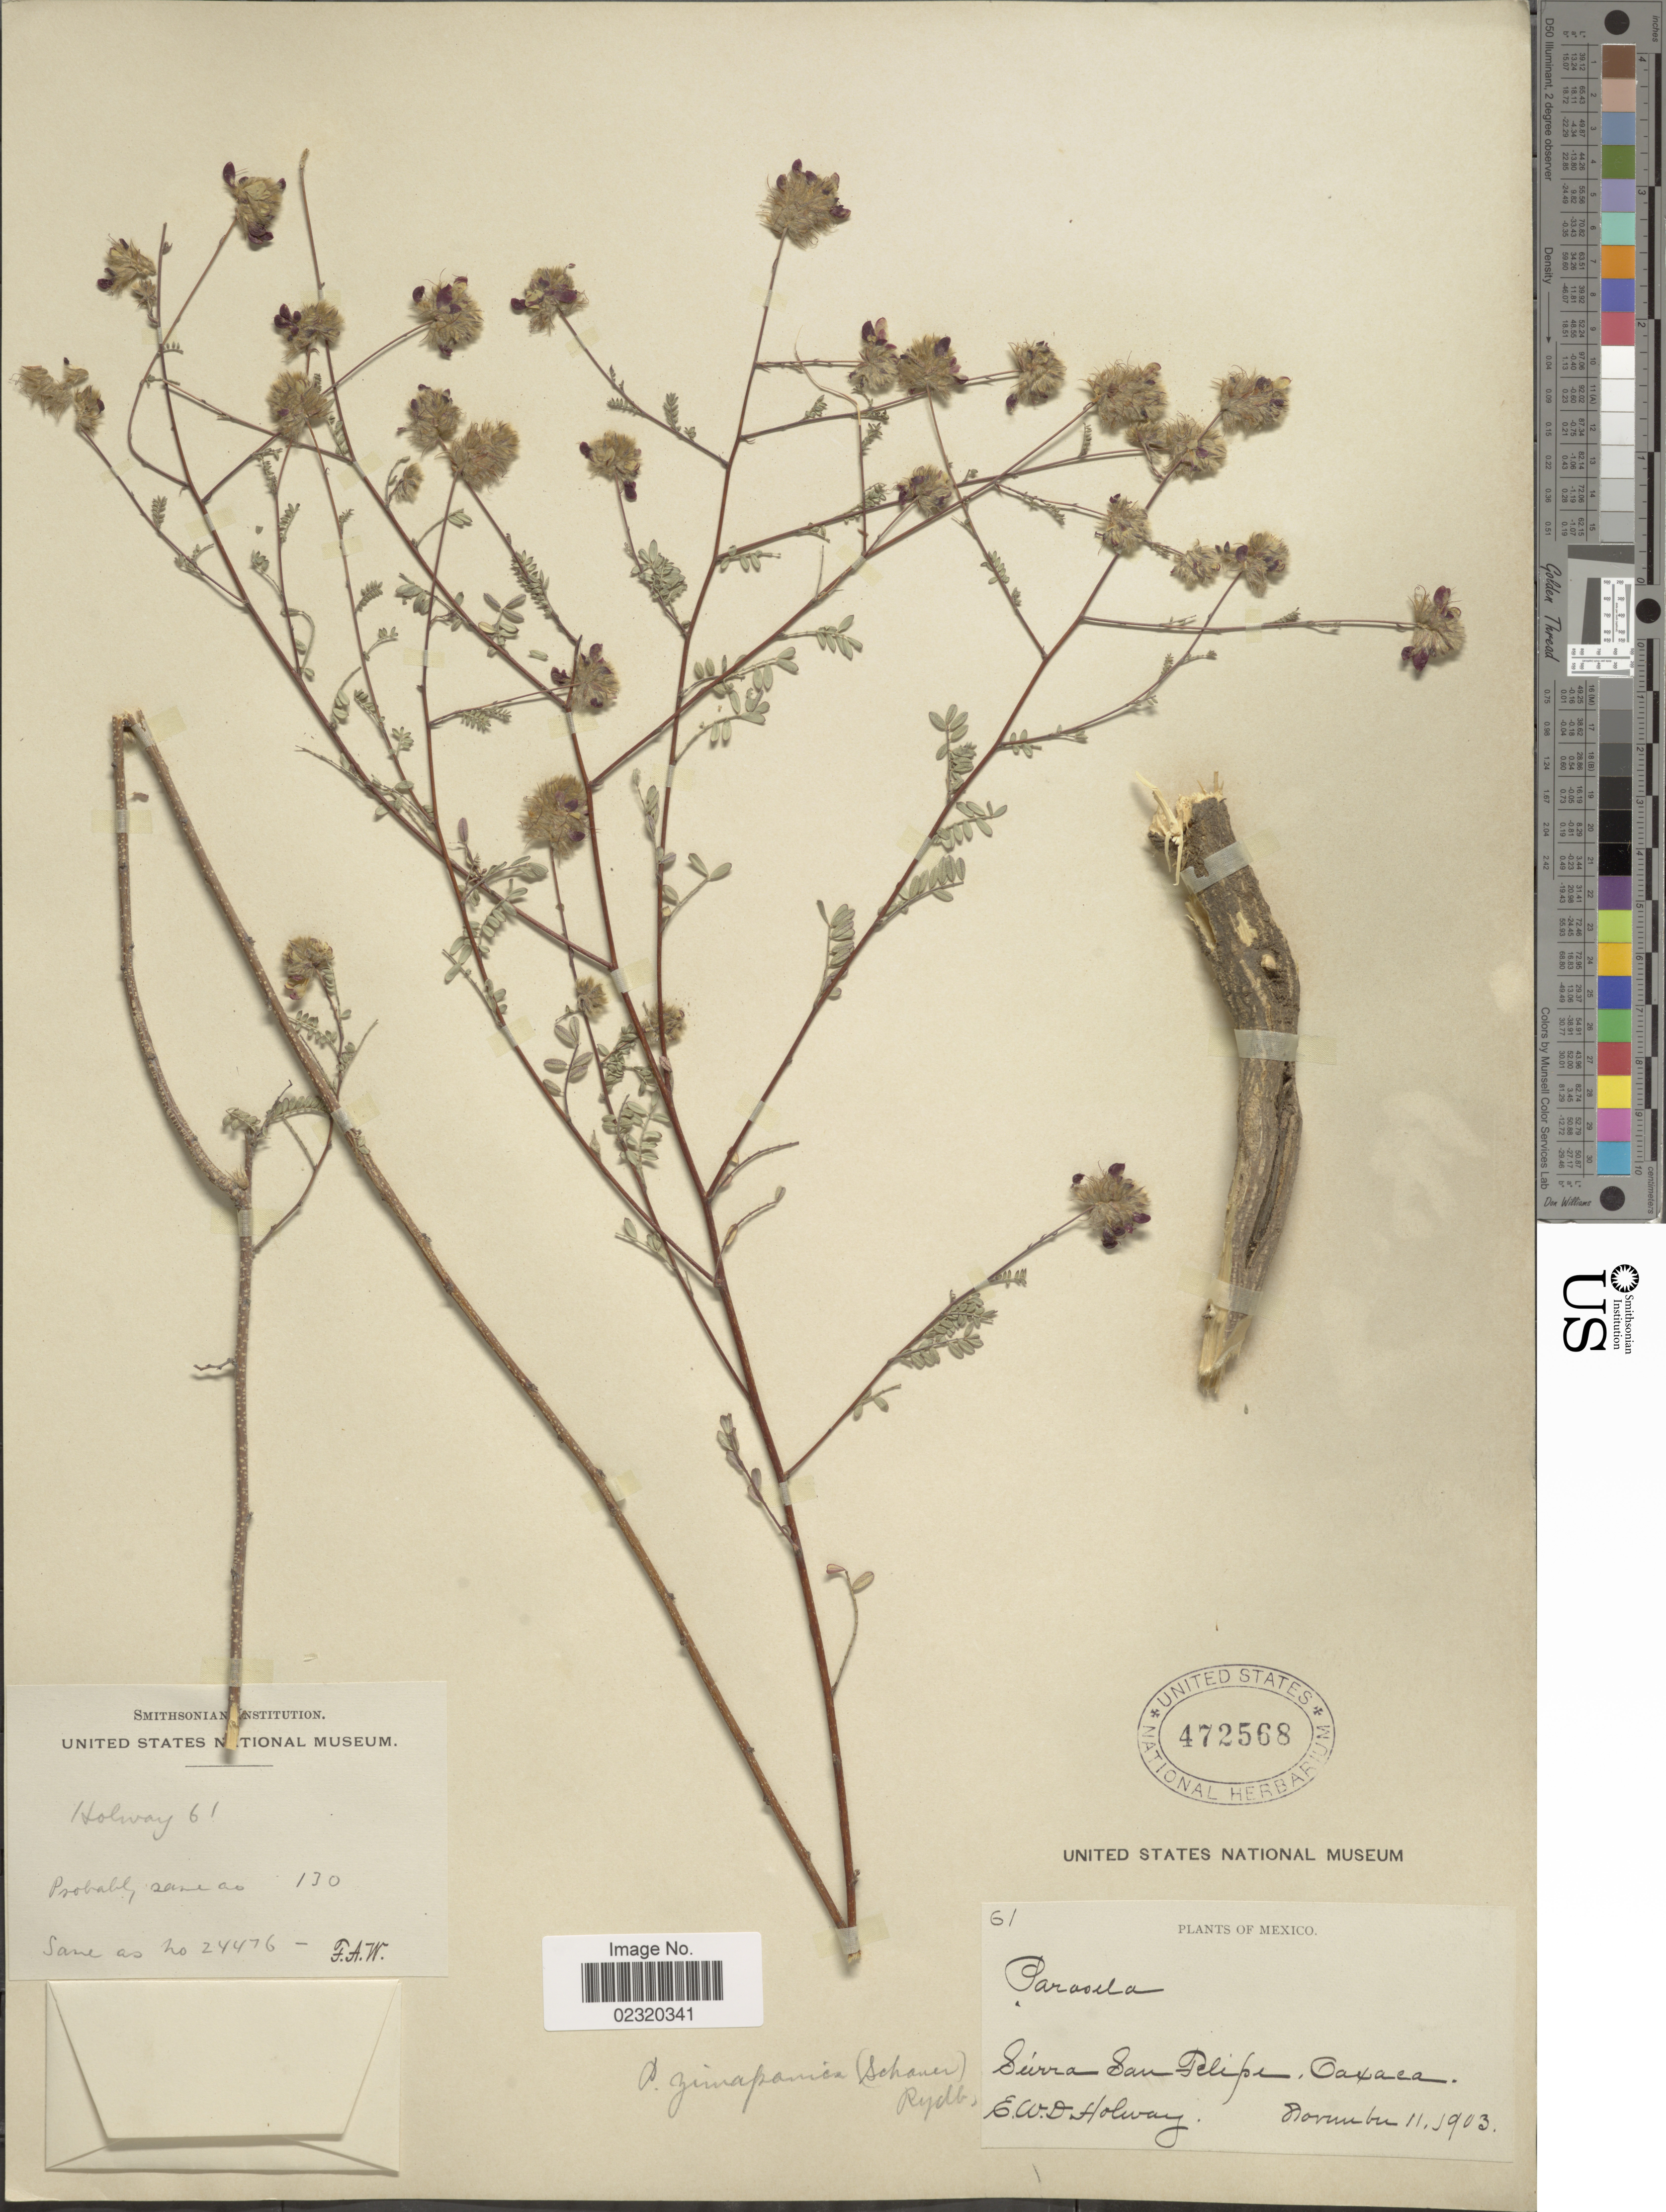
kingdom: Plantae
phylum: Tracheophyta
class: Magnoliopsida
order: Fabales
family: Fabaceae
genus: Dalea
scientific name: Dalea zimapanica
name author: S. Schauer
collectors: E. W. D. Holway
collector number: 61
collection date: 1903-11-11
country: Mexico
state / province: Oaxaca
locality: Sierra San Felipe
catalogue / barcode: US 472568